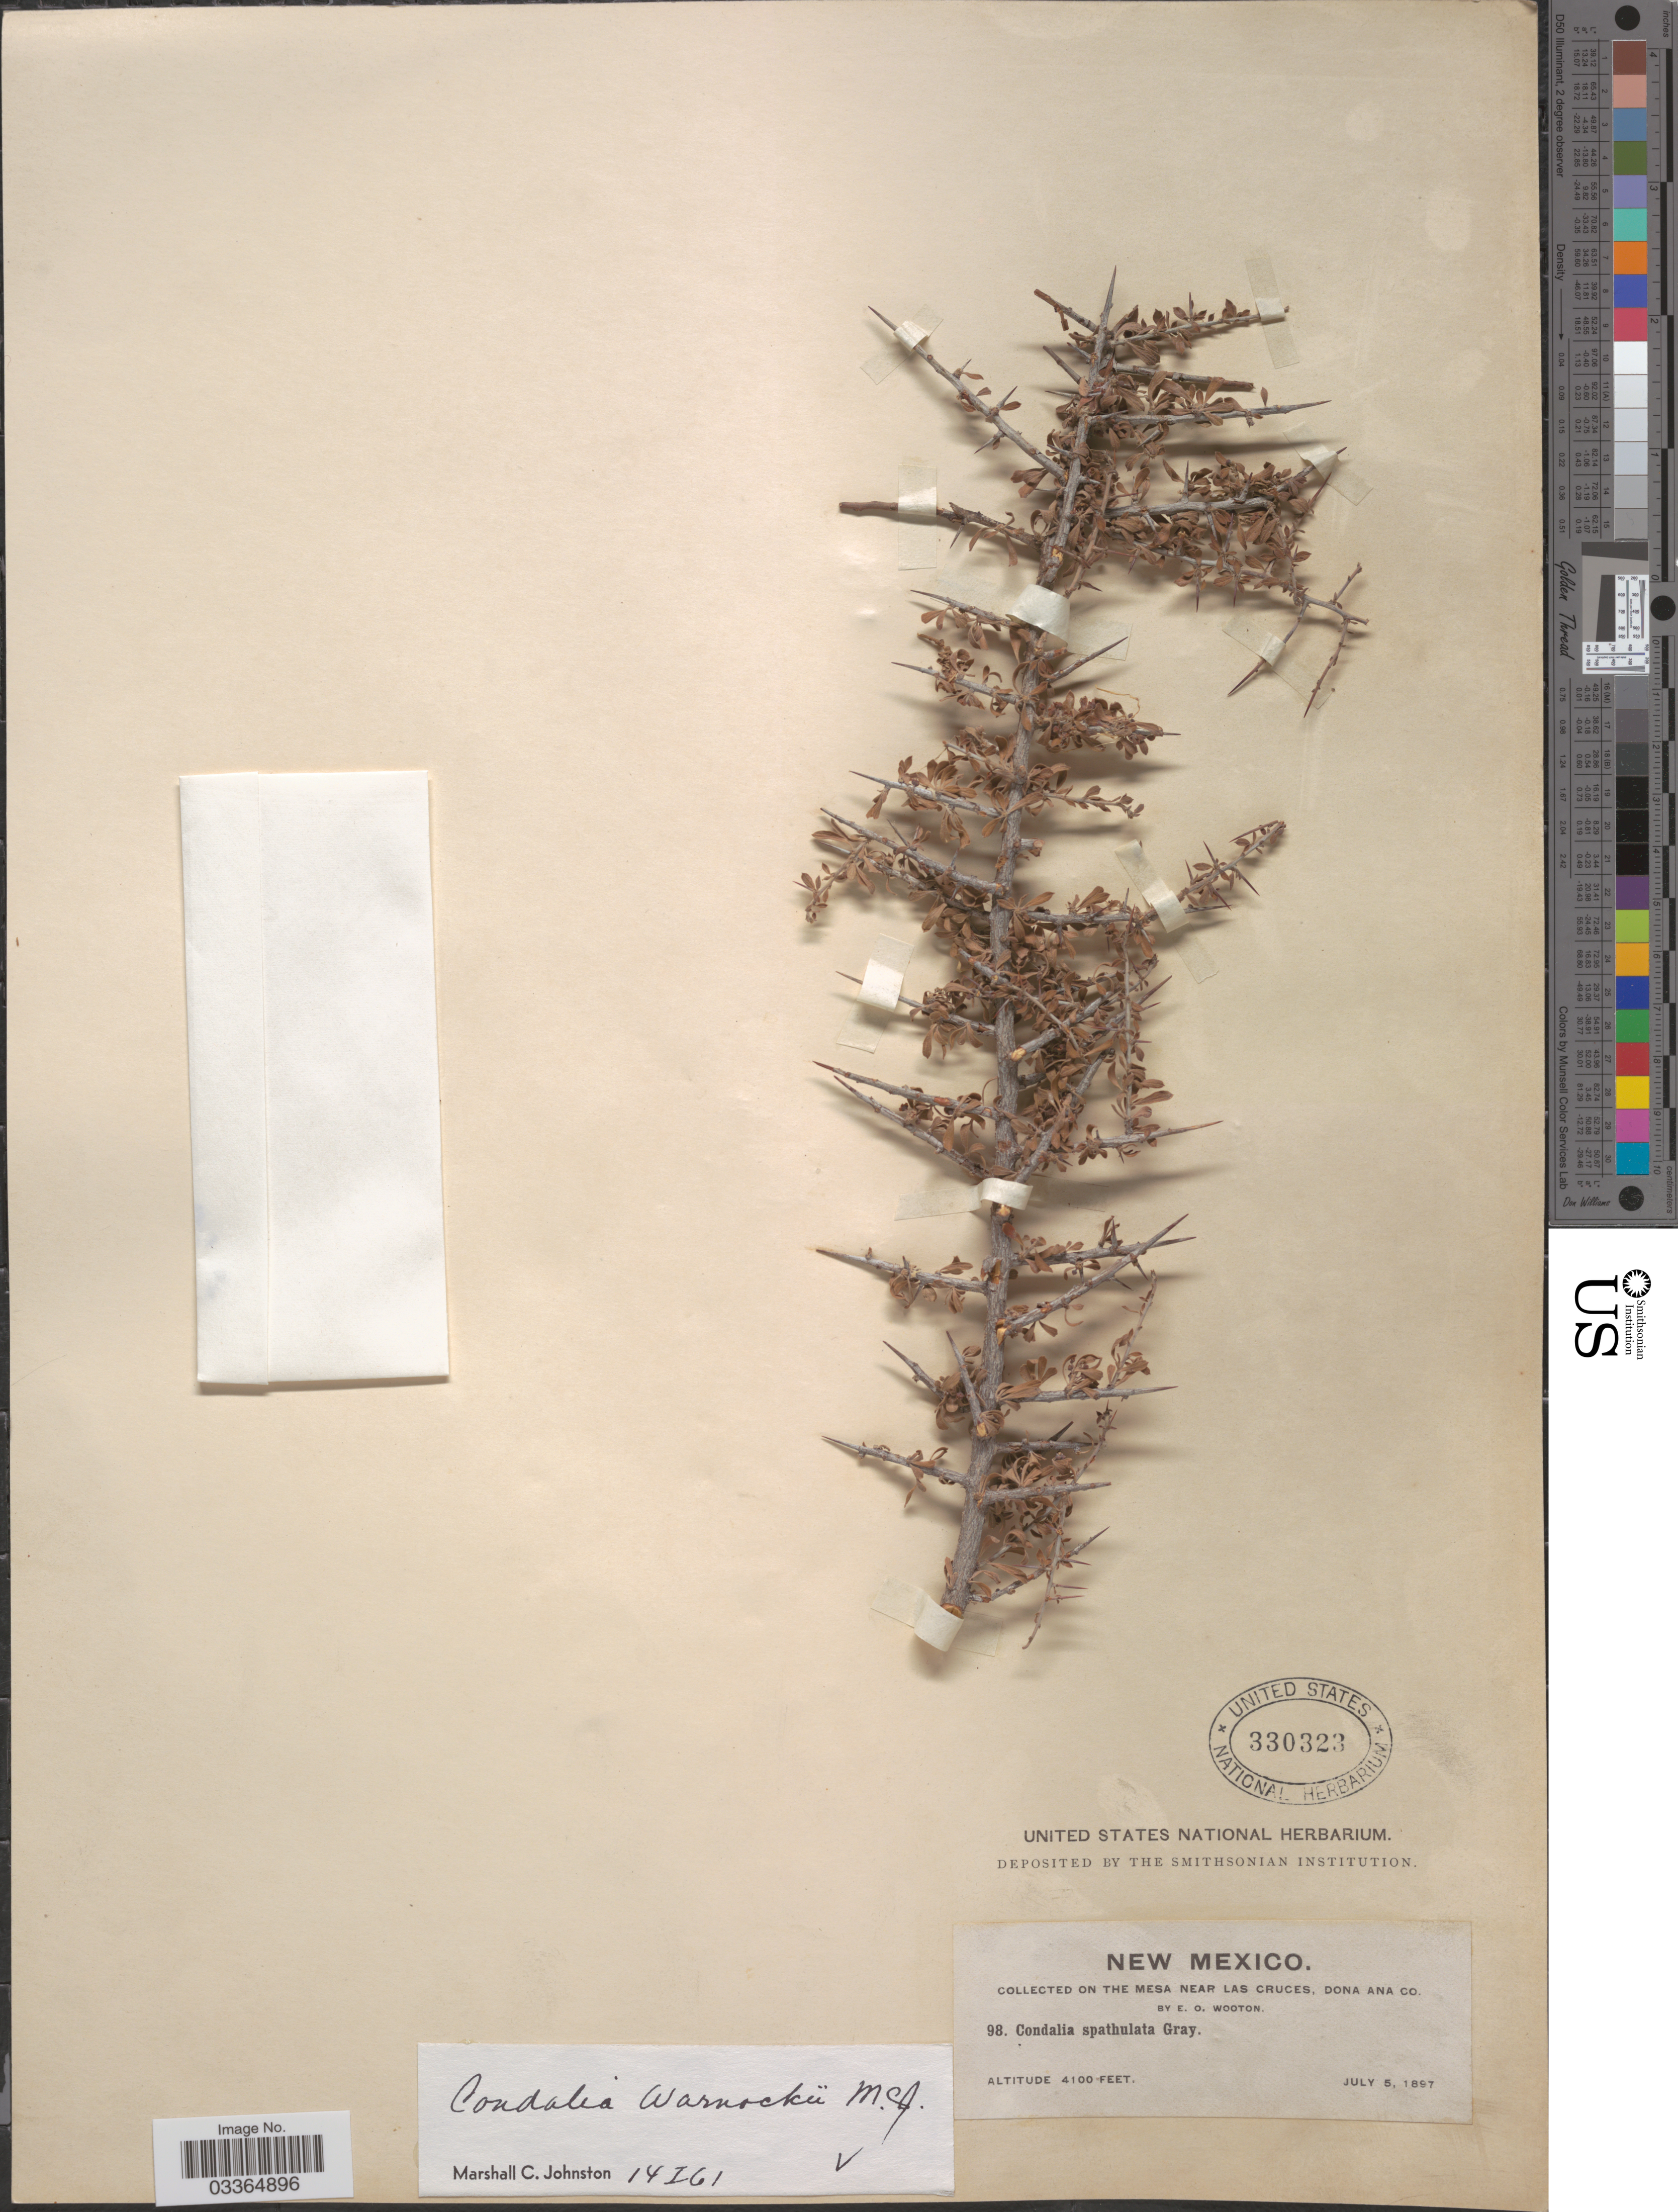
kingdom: Plantae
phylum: Tracheophyta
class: Magnoliopsida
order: Rosales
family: Rhamnaceae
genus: Condalia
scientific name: Condalia warnockii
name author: M.C. Johnst.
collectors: E. O. Wooton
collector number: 98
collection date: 1897-07-05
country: United States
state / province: New Mexico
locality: On the Mesa near Las Cruces, Dona Ana Co.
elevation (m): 1250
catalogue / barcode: US 330323